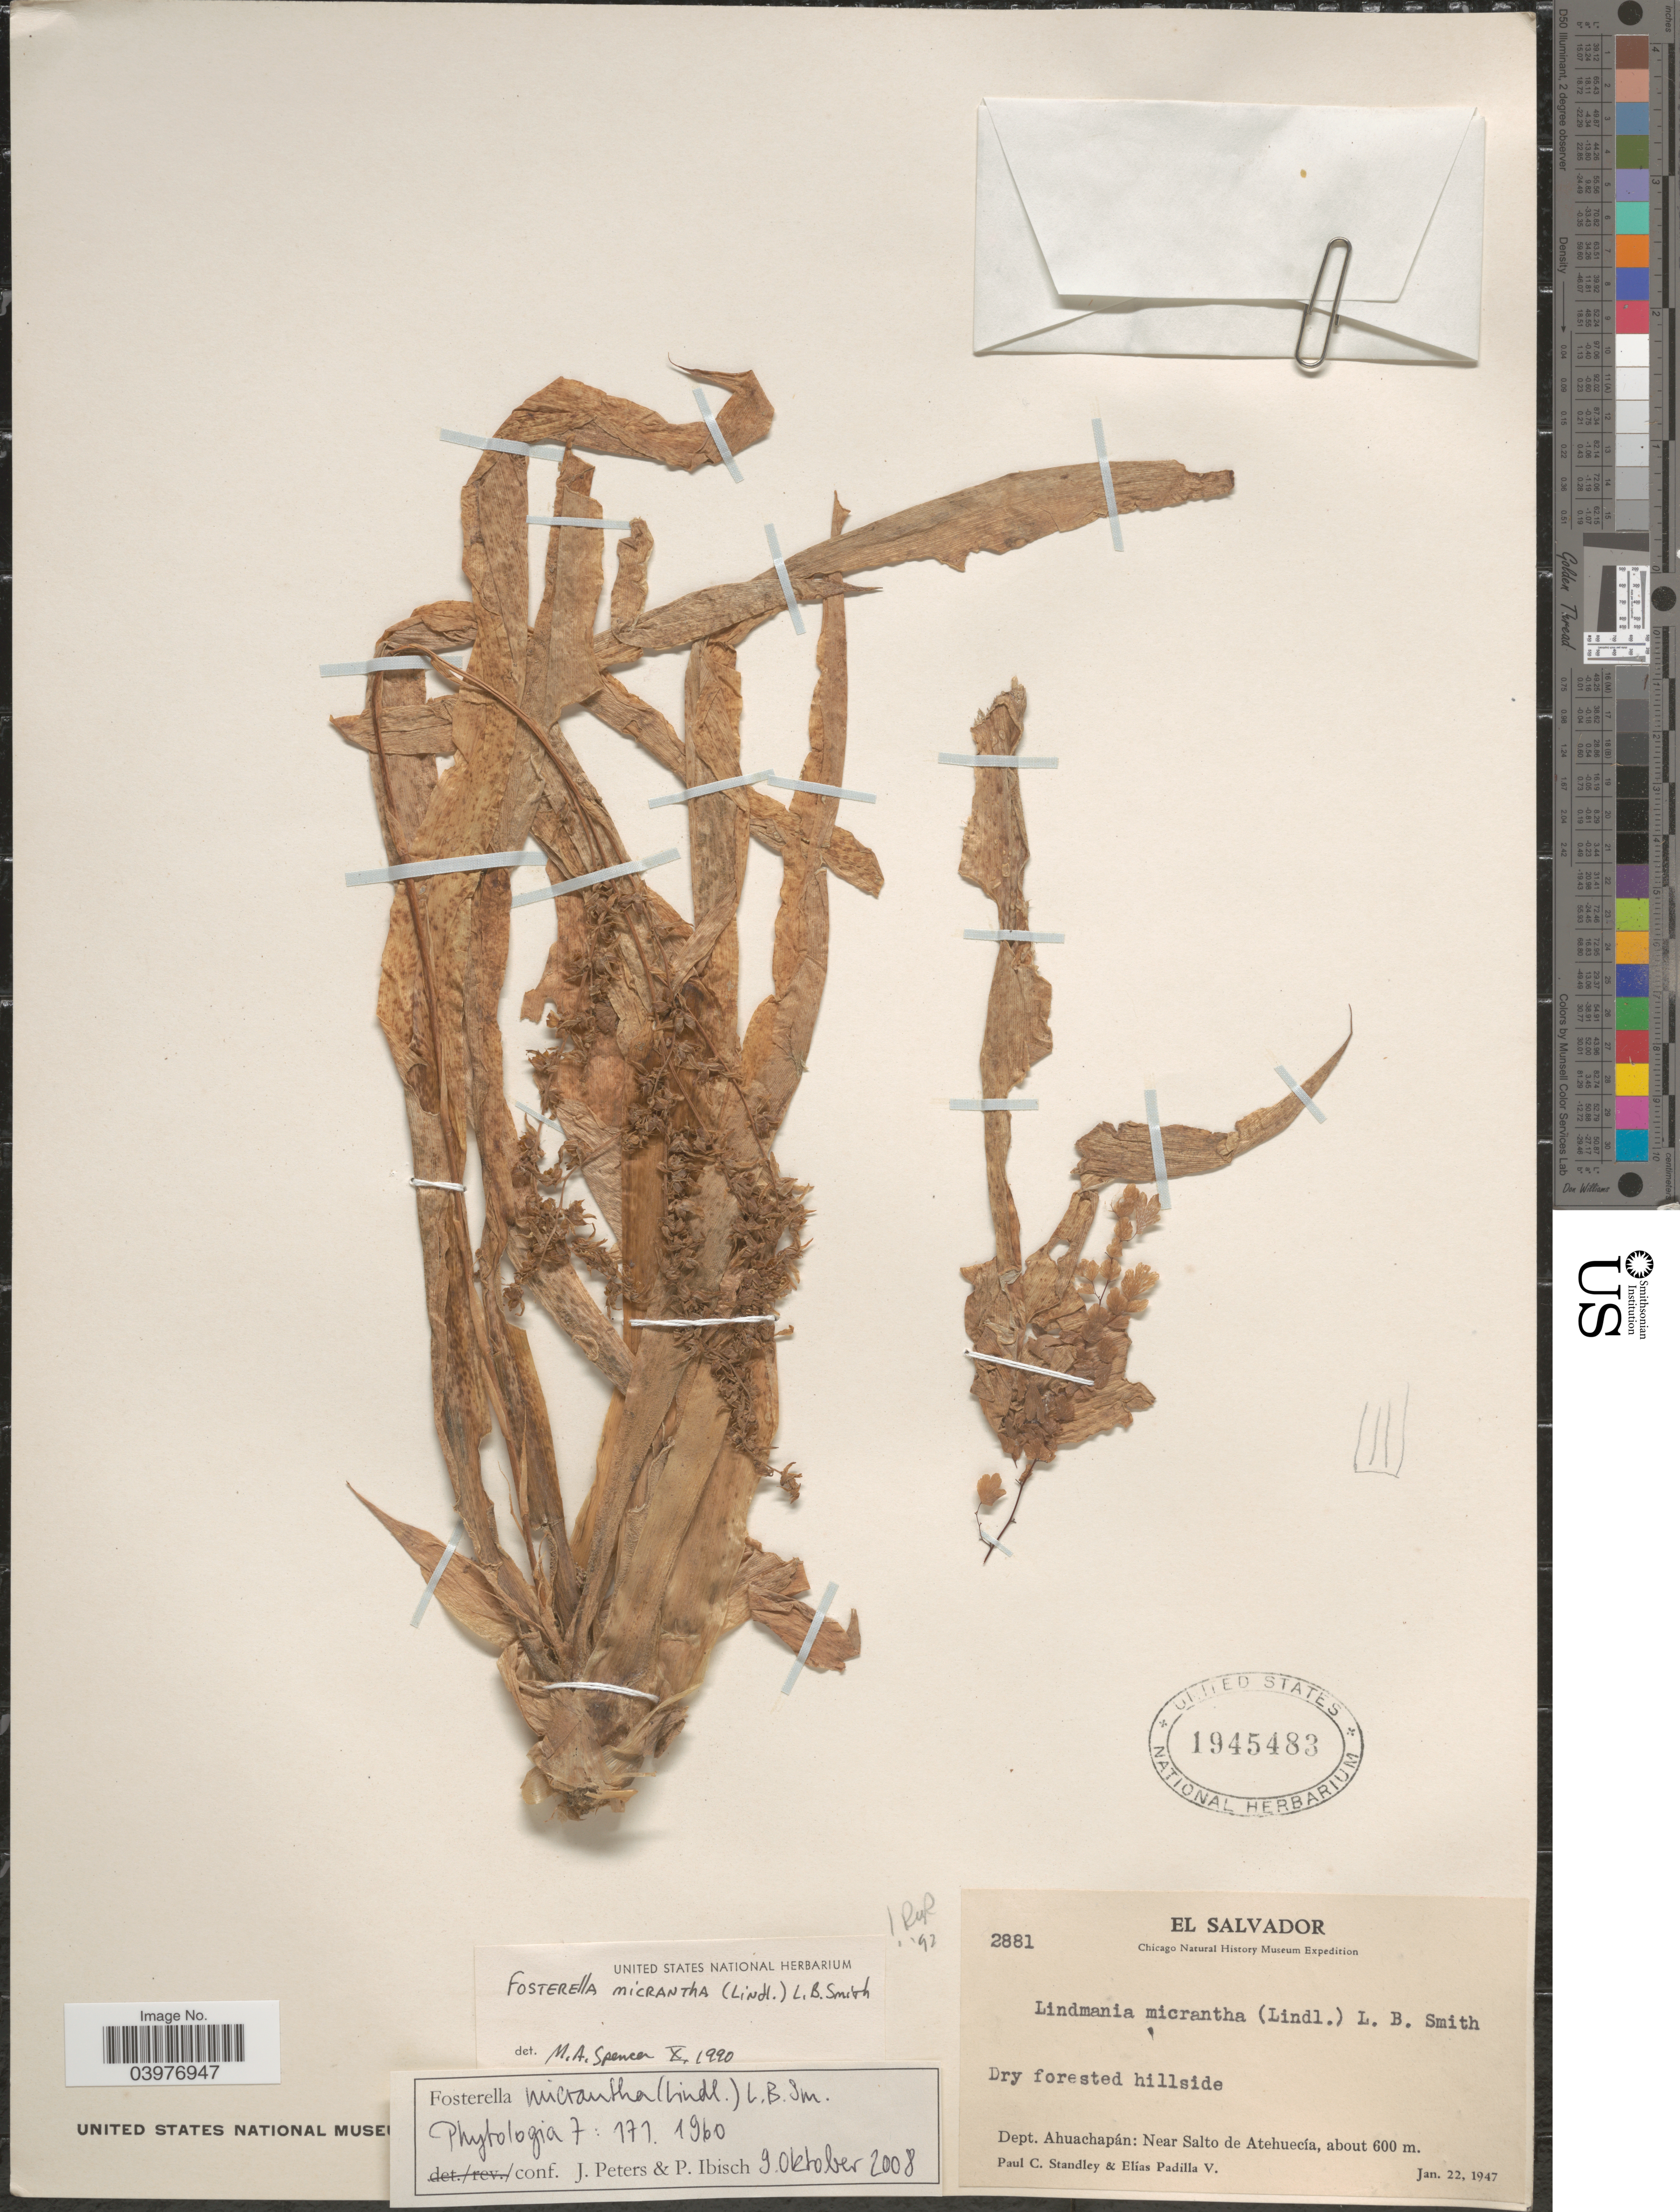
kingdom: Plantae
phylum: Tracheophyta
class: Liliopsida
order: Poales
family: Bromeliaceae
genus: Fosterella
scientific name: Fosterella micrantha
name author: (Lindl.) L.B. Sm.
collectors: P. C. Standley & E. Padilla V.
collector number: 2881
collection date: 1947-01-22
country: El Salvador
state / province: Ahuachapan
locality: Dept. Ahuachapán: Near Salto de Atehuecía.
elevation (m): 600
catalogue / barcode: US 1945483